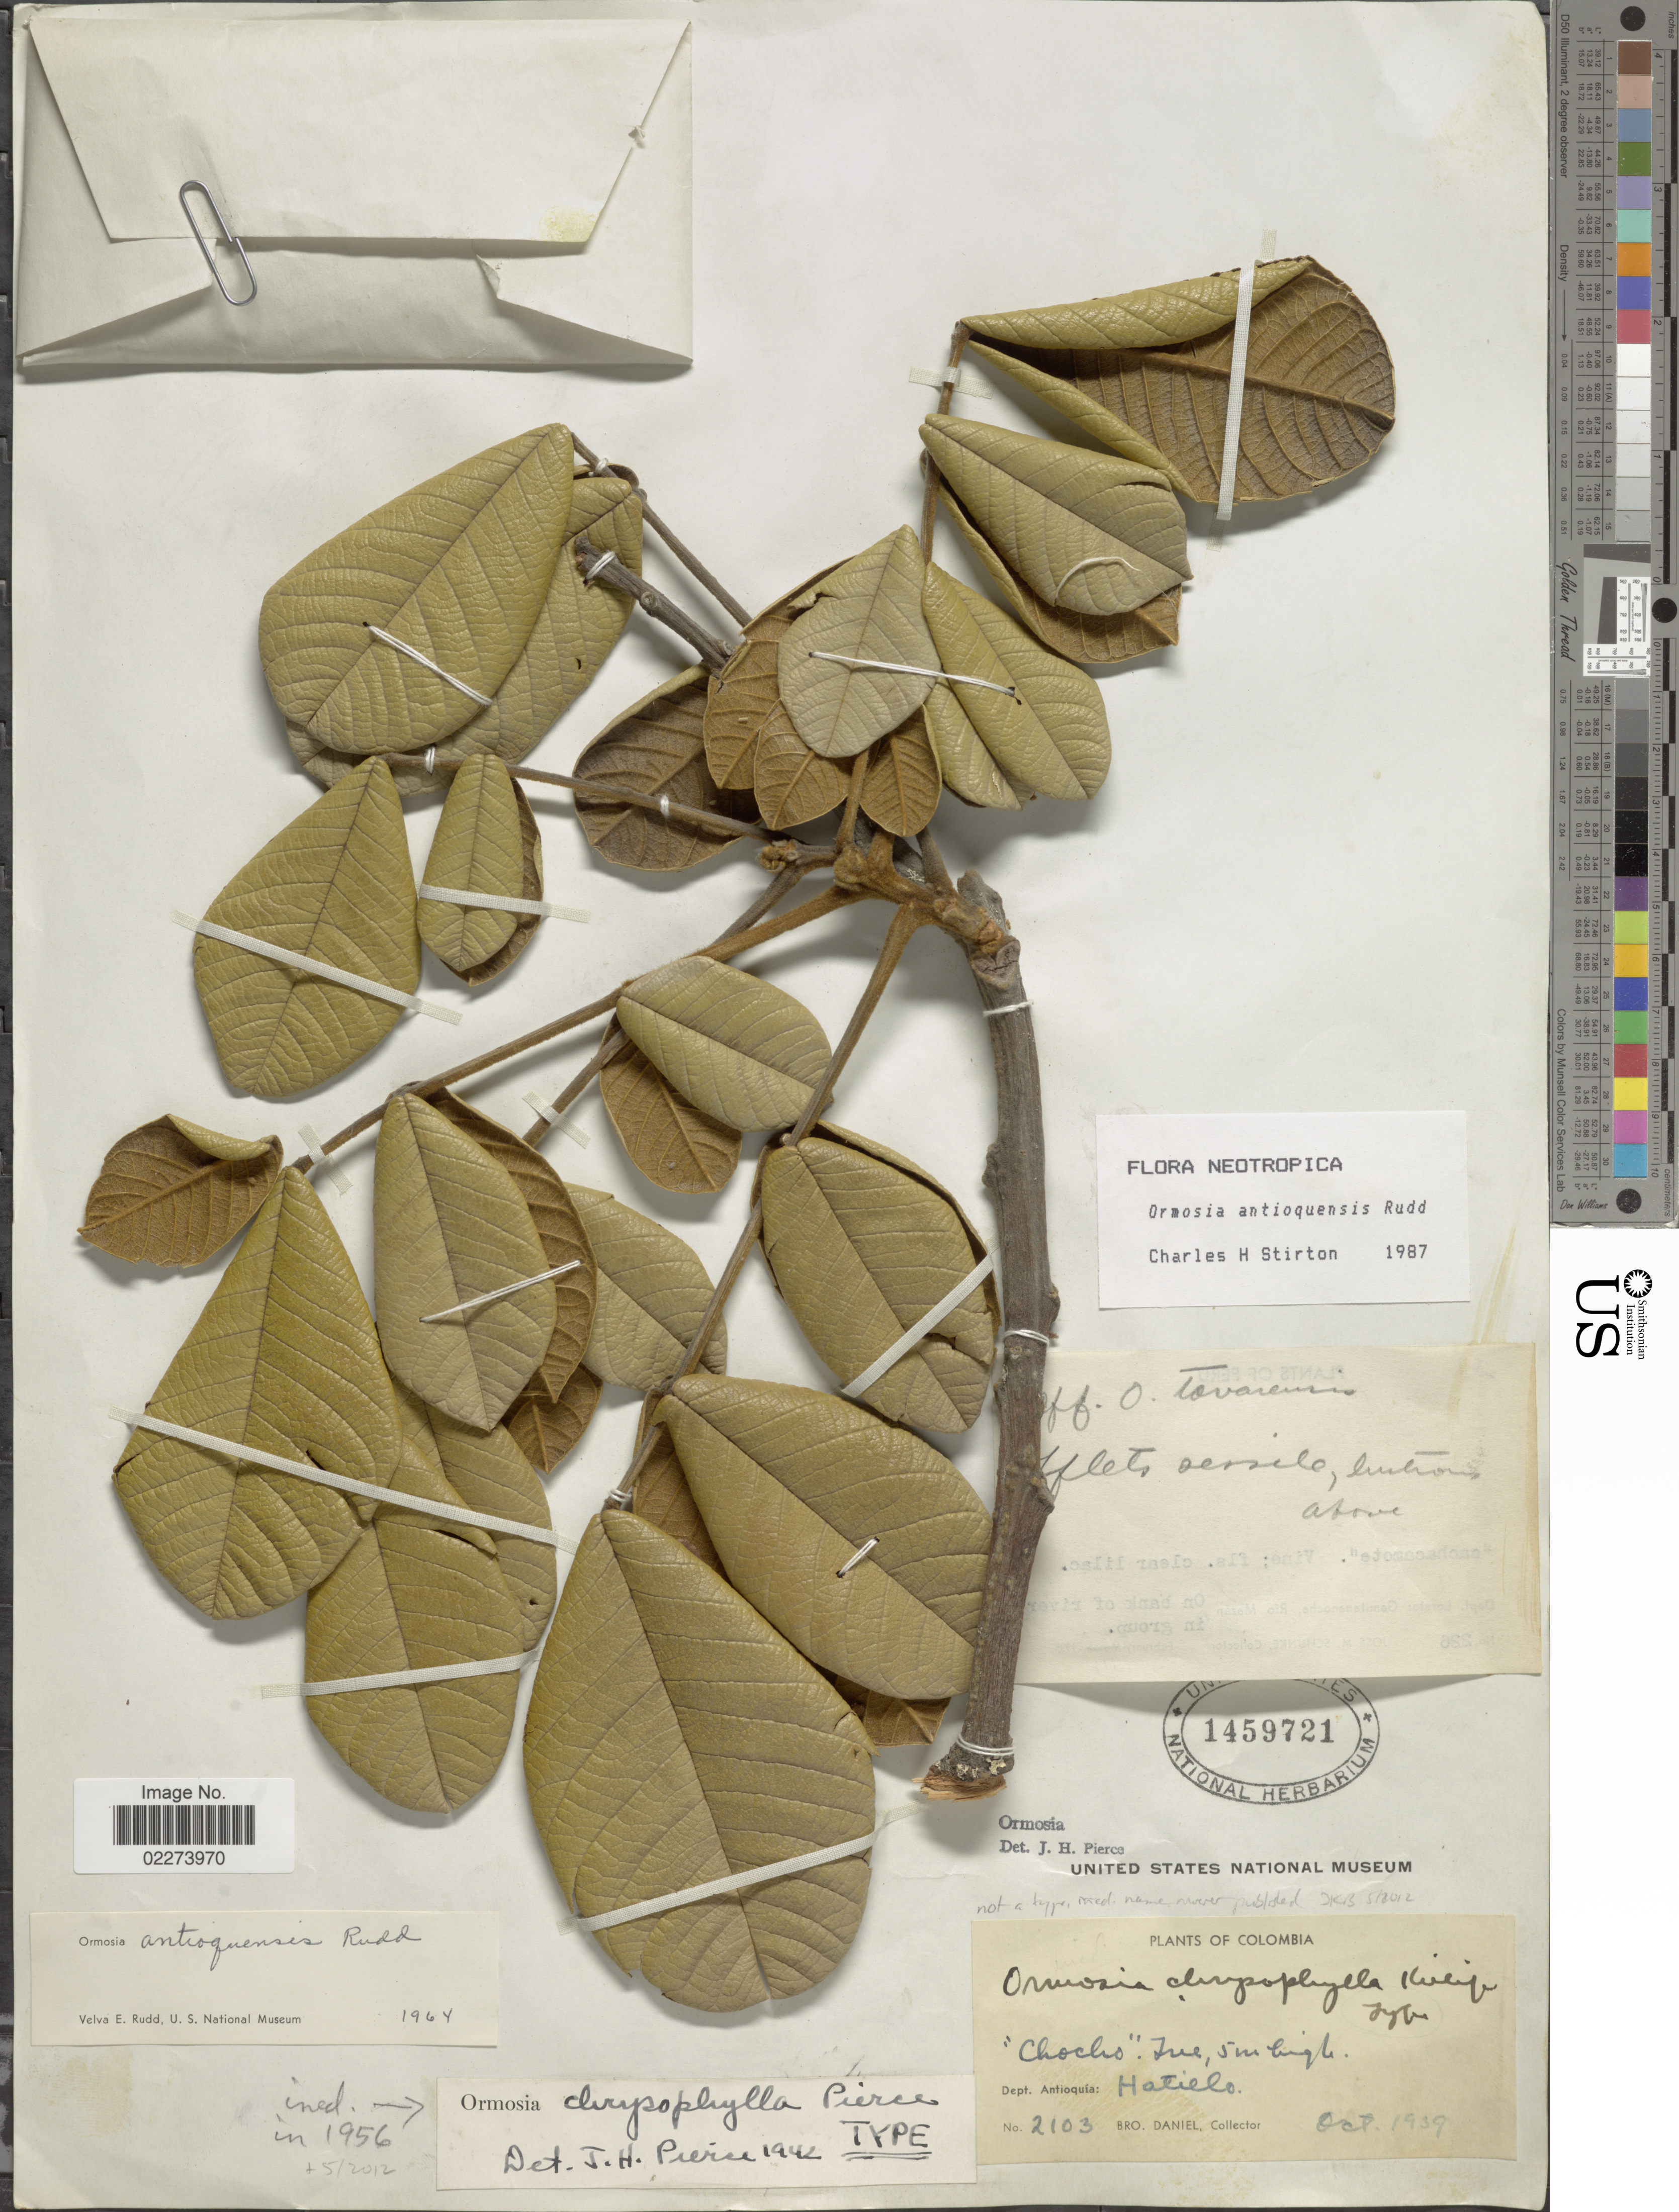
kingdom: Plantae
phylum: Tracheophyta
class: Magnoliopsida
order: Fabales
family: Fabaceae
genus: Ormosia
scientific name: Ormosia antioquensis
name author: Rudd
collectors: Bro. Daniel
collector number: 2103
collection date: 1939-10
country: Colombia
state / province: Antioquia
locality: Dept. Antioquia: Hatielo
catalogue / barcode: US 1459721